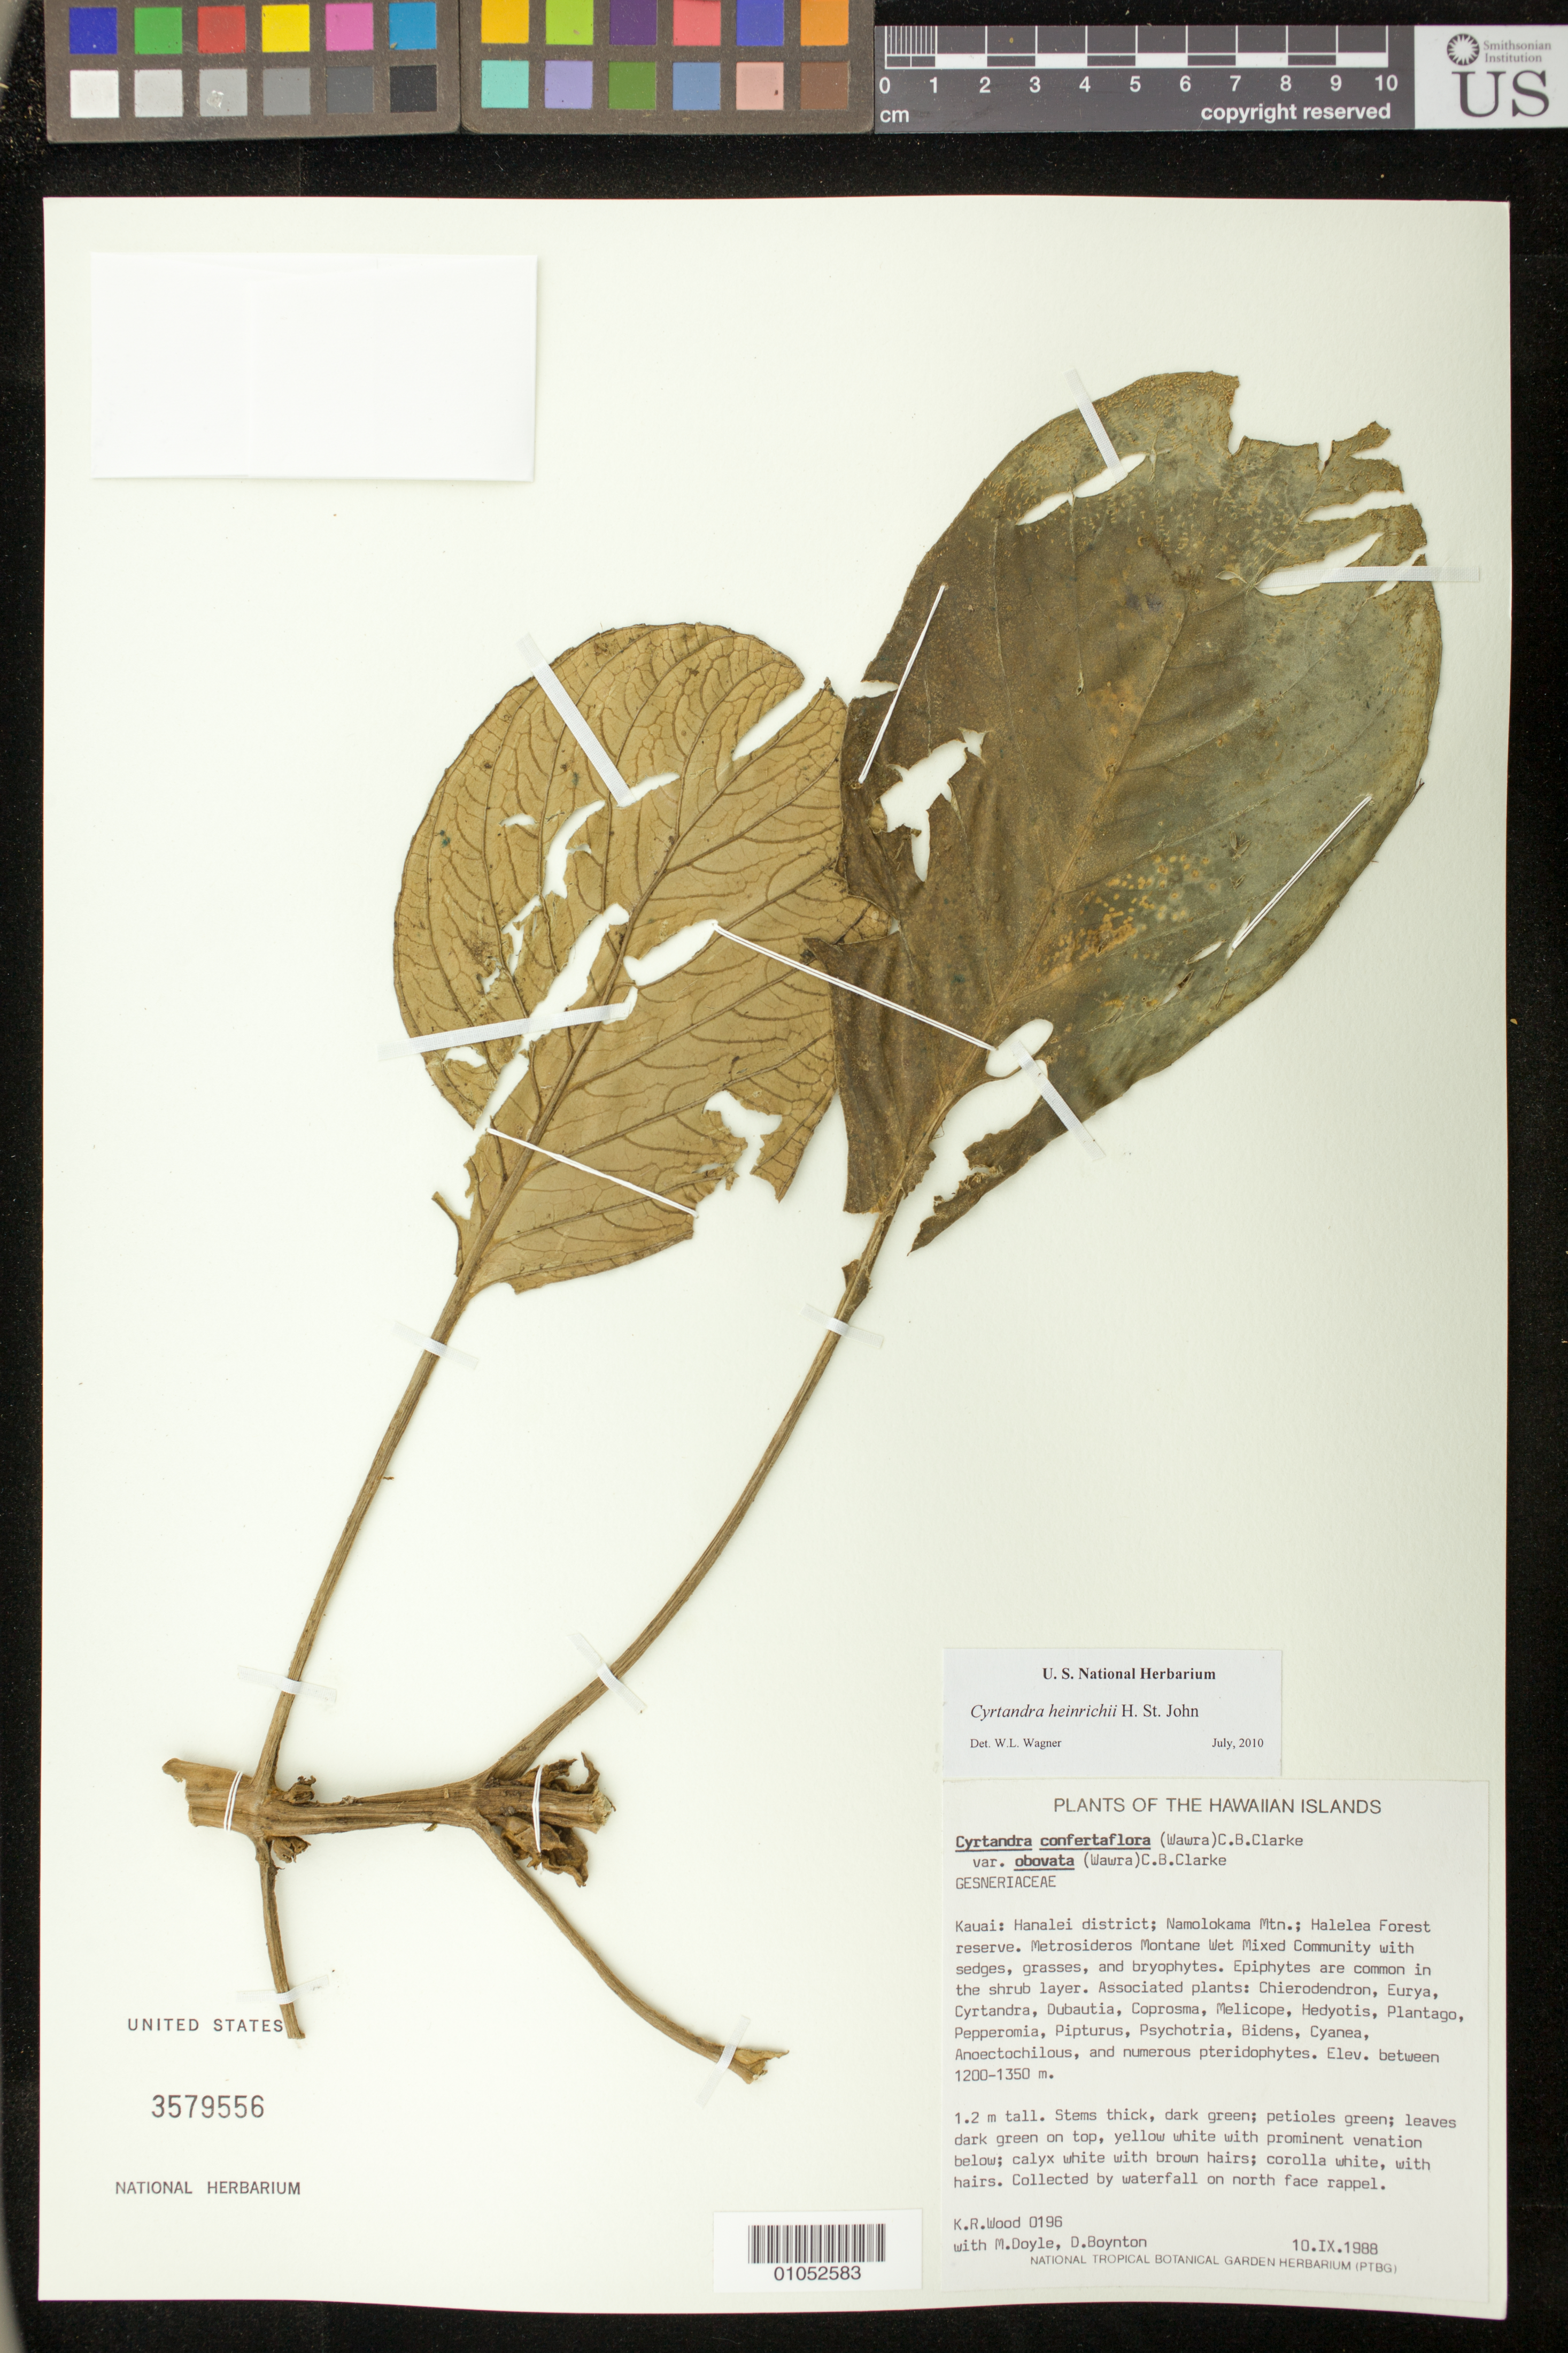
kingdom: Plantae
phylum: Tracheophyta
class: Magnoliopsida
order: Lamiales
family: Gesneriaceae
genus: Cyrtandra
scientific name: Cyrtandra heinrichii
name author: H. St. John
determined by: Wagner, W. L., (BOT), Smithsonian Institution - National Museum of Natural History (UNITED STATES)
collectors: K. R. Wood, M. Doyle & D. Boynton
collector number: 0196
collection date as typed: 10 Sep 1988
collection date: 1988-09-10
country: United States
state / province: Hawaii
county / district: Kauai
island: Kaua'i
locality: Hanalei District, Namolokama Mountains; Halelea Forest Reserve.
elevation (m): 1200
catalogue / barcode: US 3579556